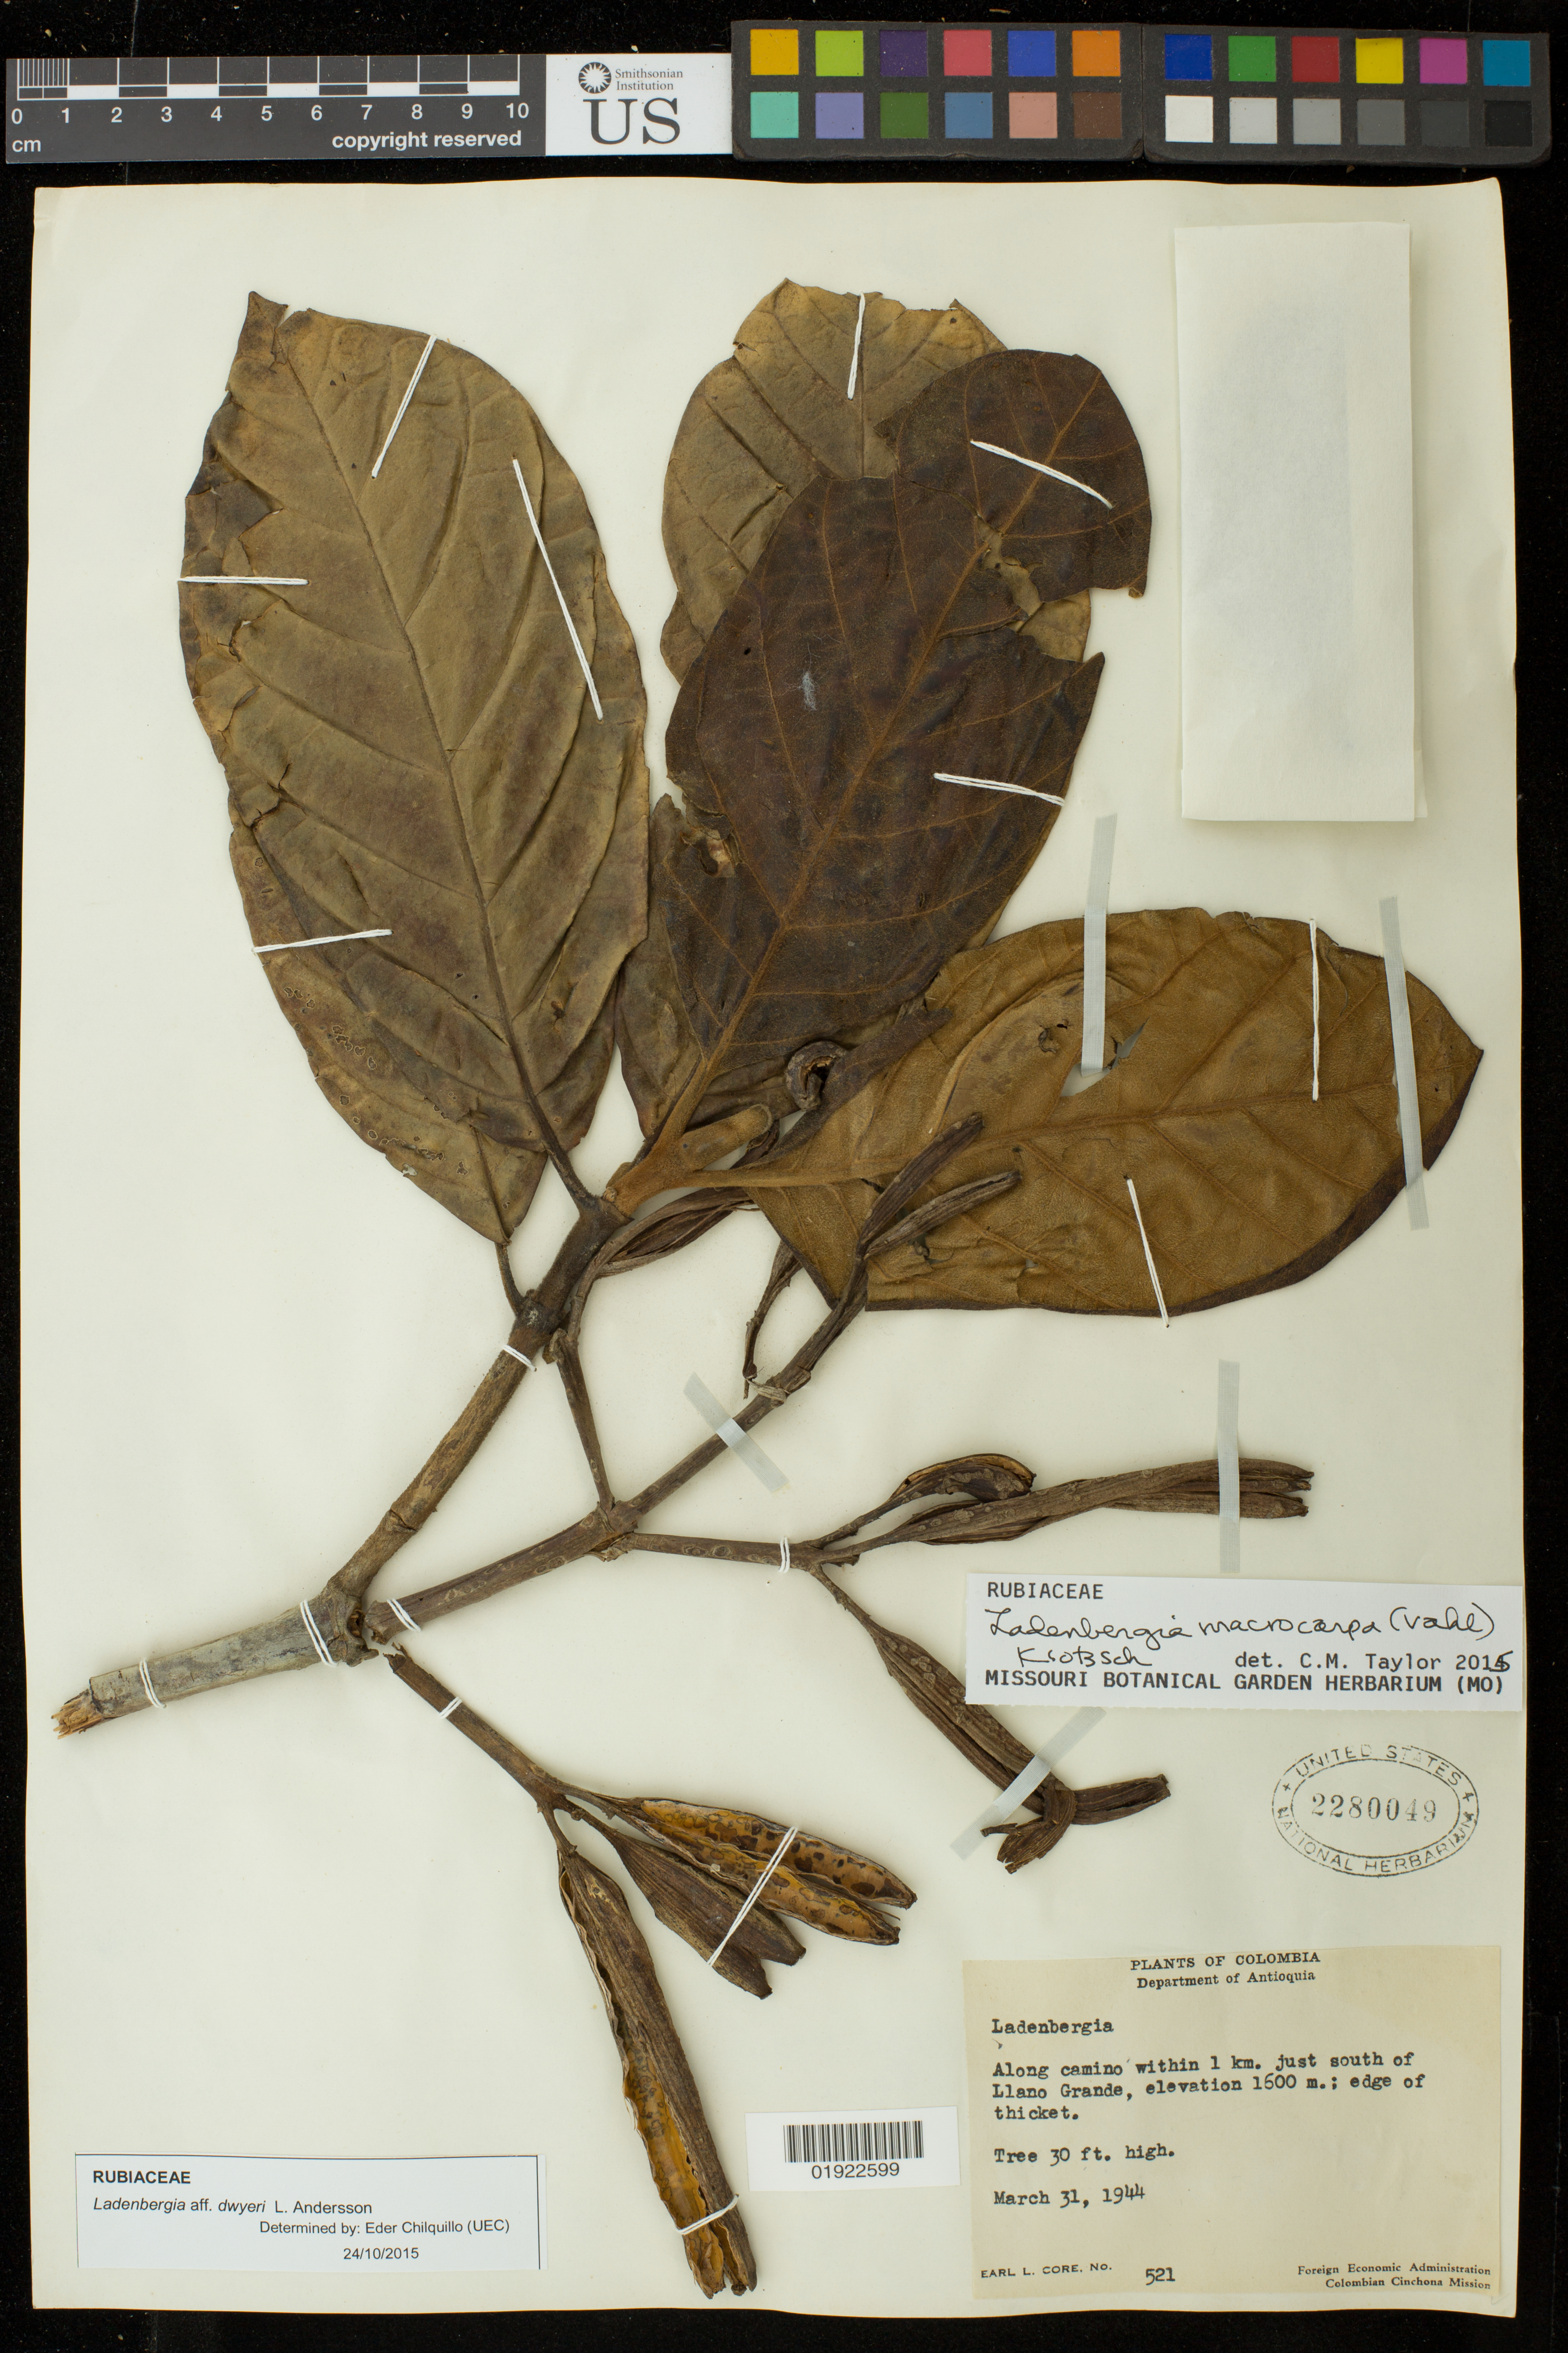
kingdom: Plantae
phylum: Tracheophyta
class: Magnoliopsida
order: Gentianales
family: Rubiaceae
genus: Ladenbergia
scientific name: Ladenbergia dwyeri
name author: L. Andersson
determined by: Chilquillo, E.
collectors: E. L. Core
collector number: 521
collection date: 1944-03-31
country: Colombia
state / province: Antioquia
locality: Along camino within 1 km. just south of Llano Grande.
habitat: Edge of thicket.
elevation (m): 1600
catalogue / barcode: US 2280049